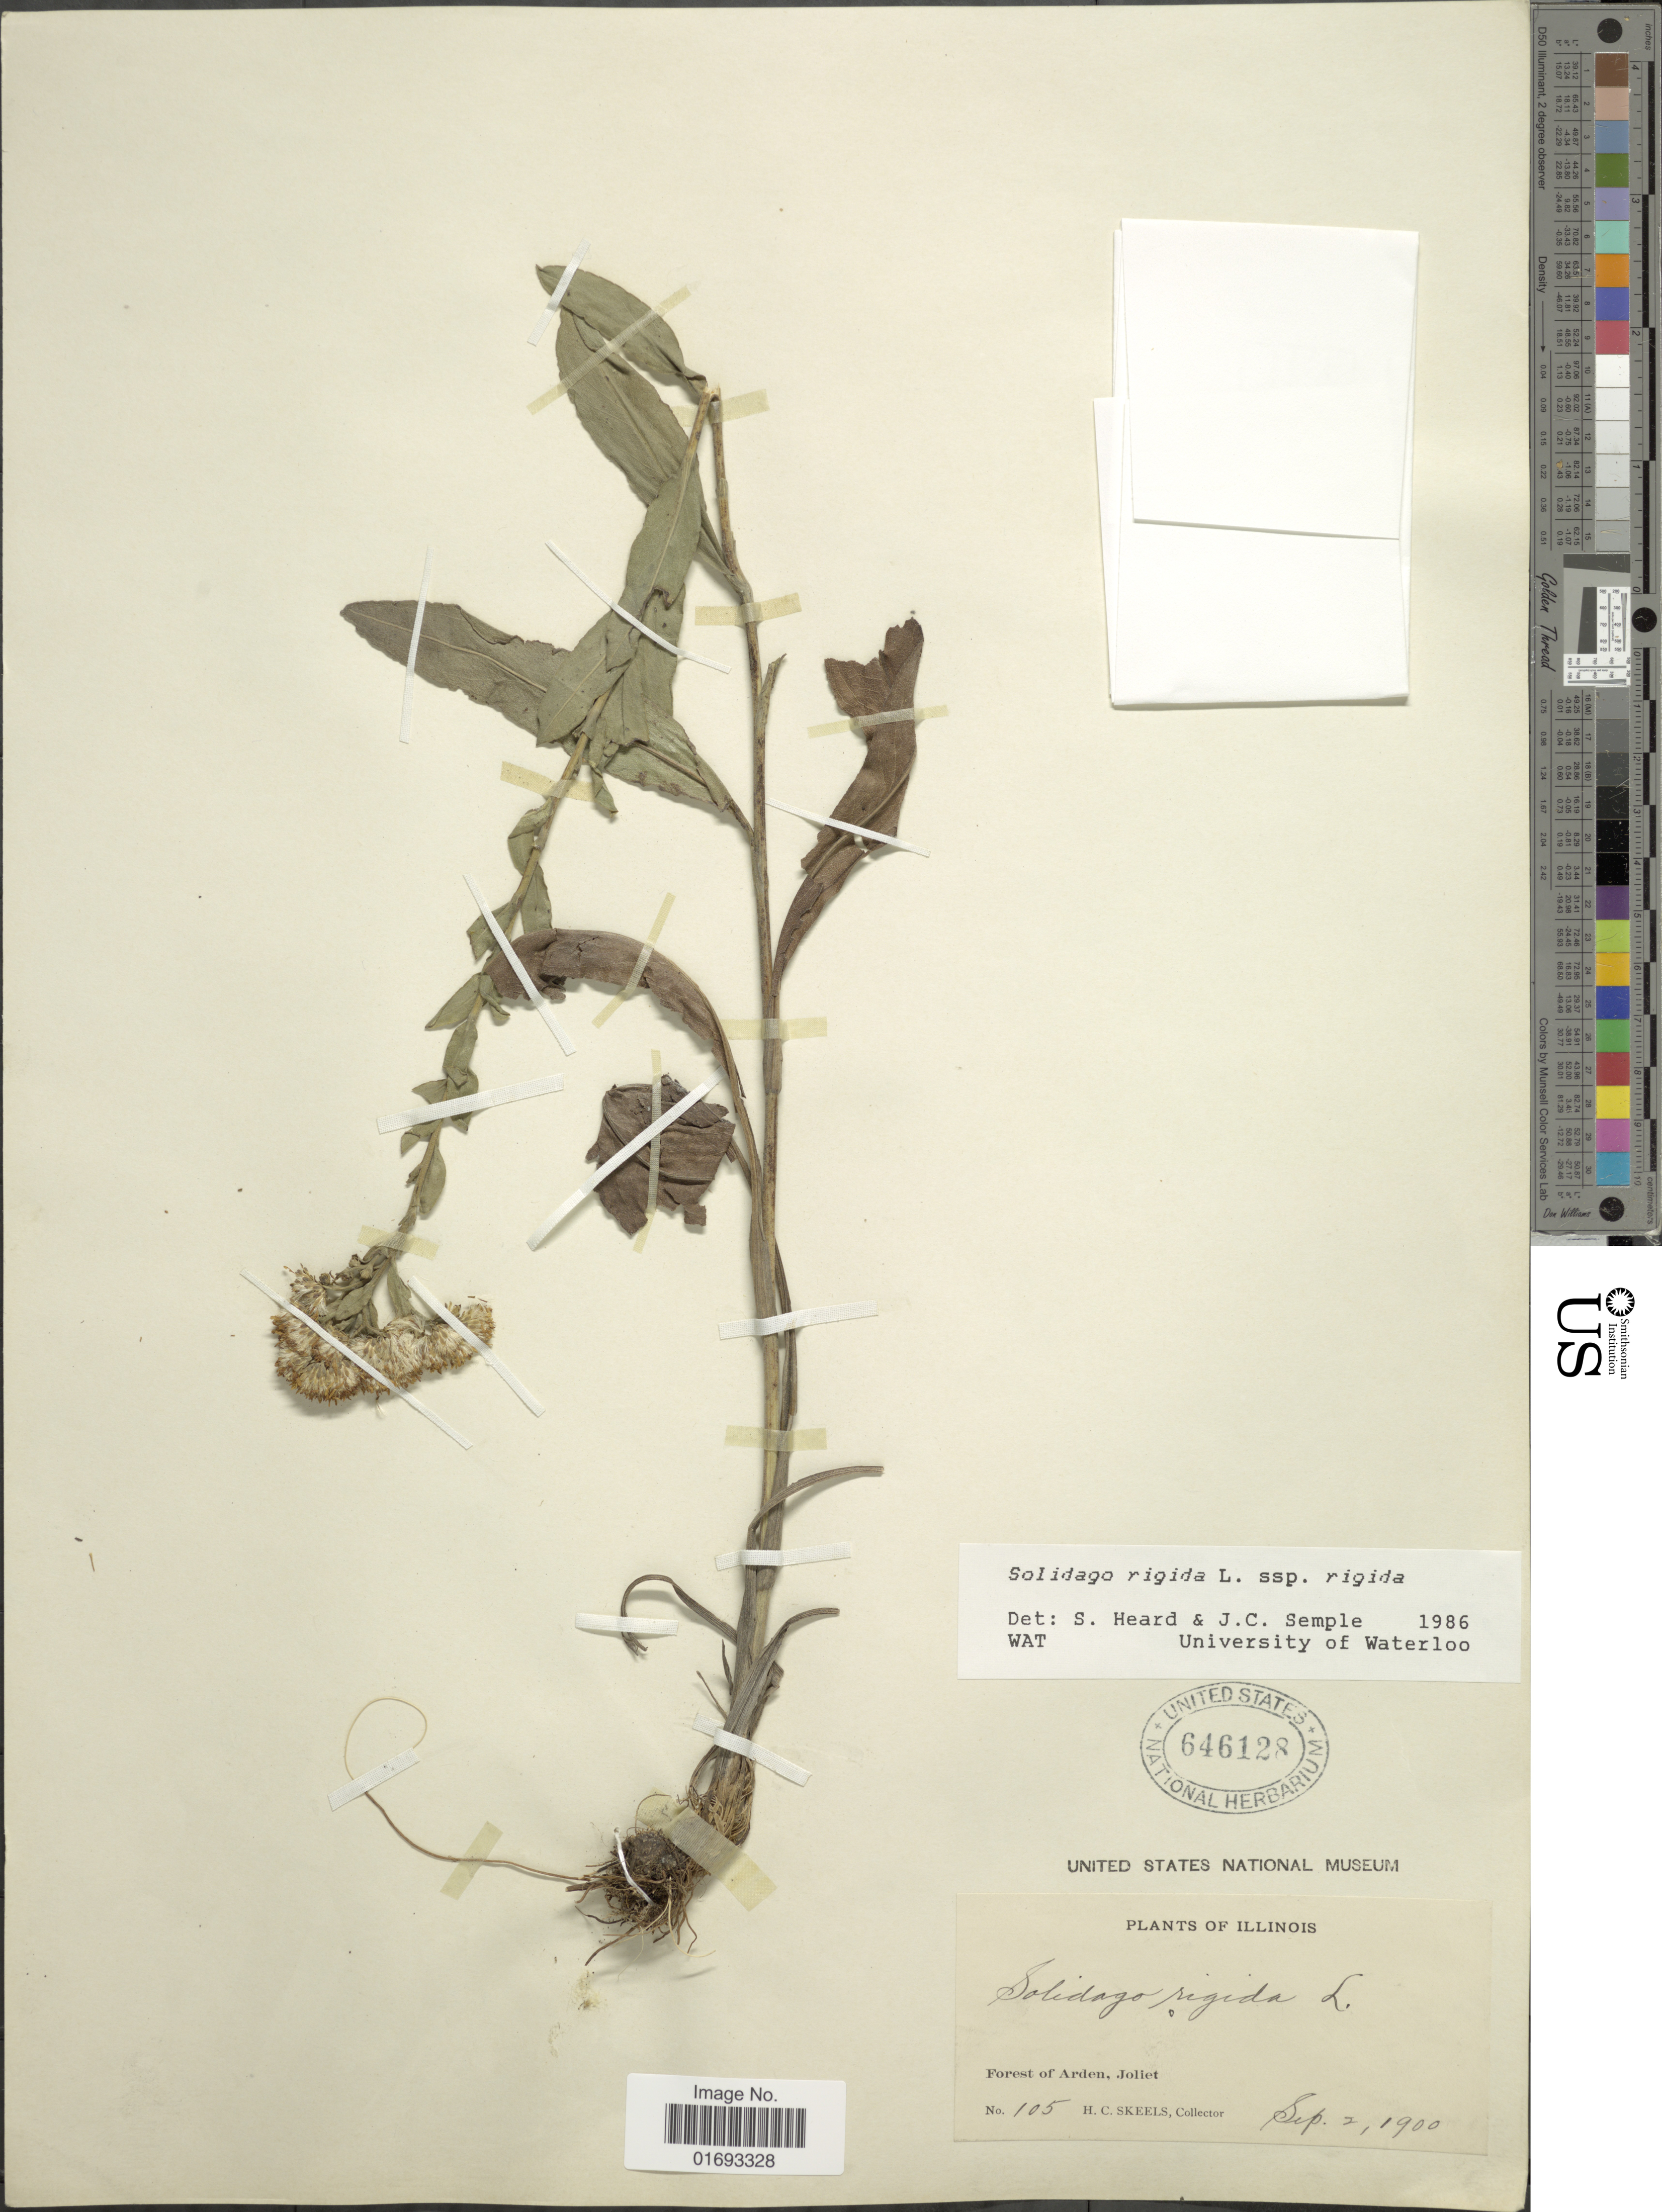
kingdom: Plantae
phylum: Tracheophyta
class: Magnoliopsida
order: Asterales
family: Asteraceae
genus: Oligoneuron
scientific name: Oligoneuron rigidum var. rigidum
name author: (L.) Small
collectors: H. Skeels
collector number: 105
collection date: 1900-09-02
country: United States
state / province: Illinois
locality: Forest of Arden, Joliet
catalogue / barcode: US 646128